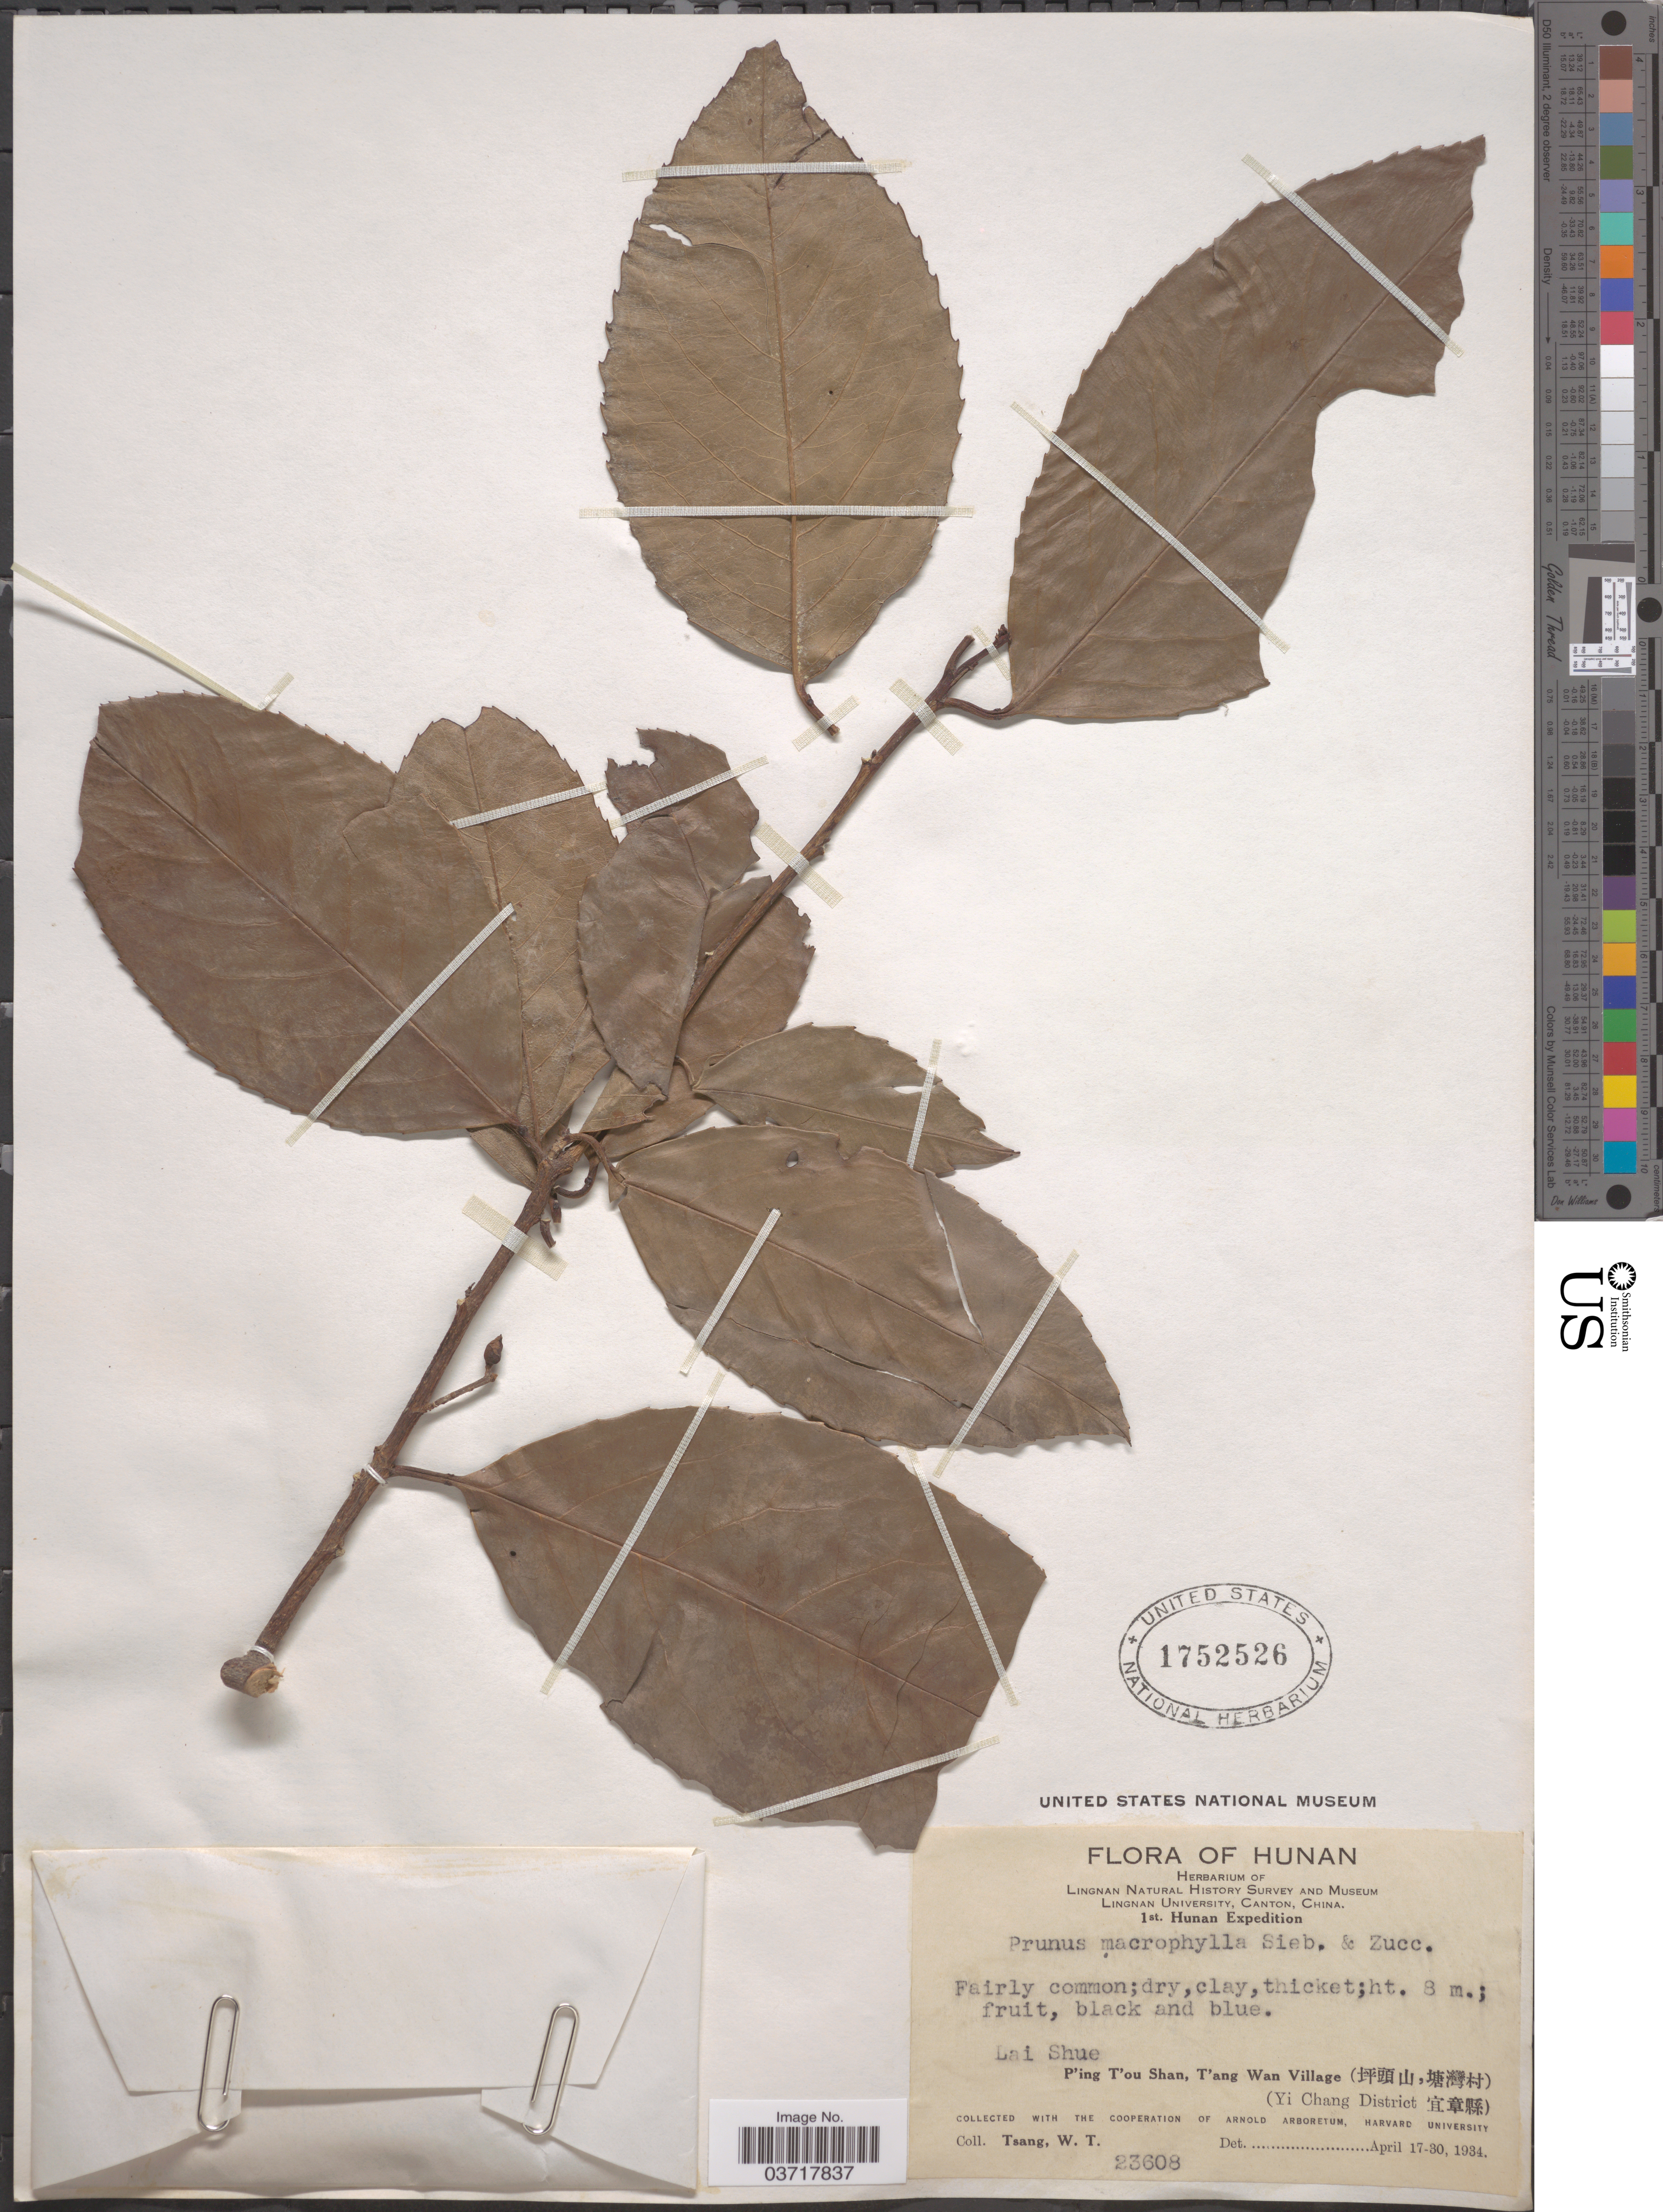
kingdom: Plantae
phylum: Tracheophyta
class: Magnoliopsida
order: Rosales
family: Rosaceae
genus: Prunus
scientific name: Prunus macrophylla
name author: Poir.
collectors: W. T. Tsang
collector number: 23608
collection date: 1934-04-17/1934-04-30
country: China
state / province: Hunan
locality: Lai Shue P'ing T'ou Shan, T'ou Wan Village (X) (Yi Chang District X).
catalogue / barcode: US 1752526